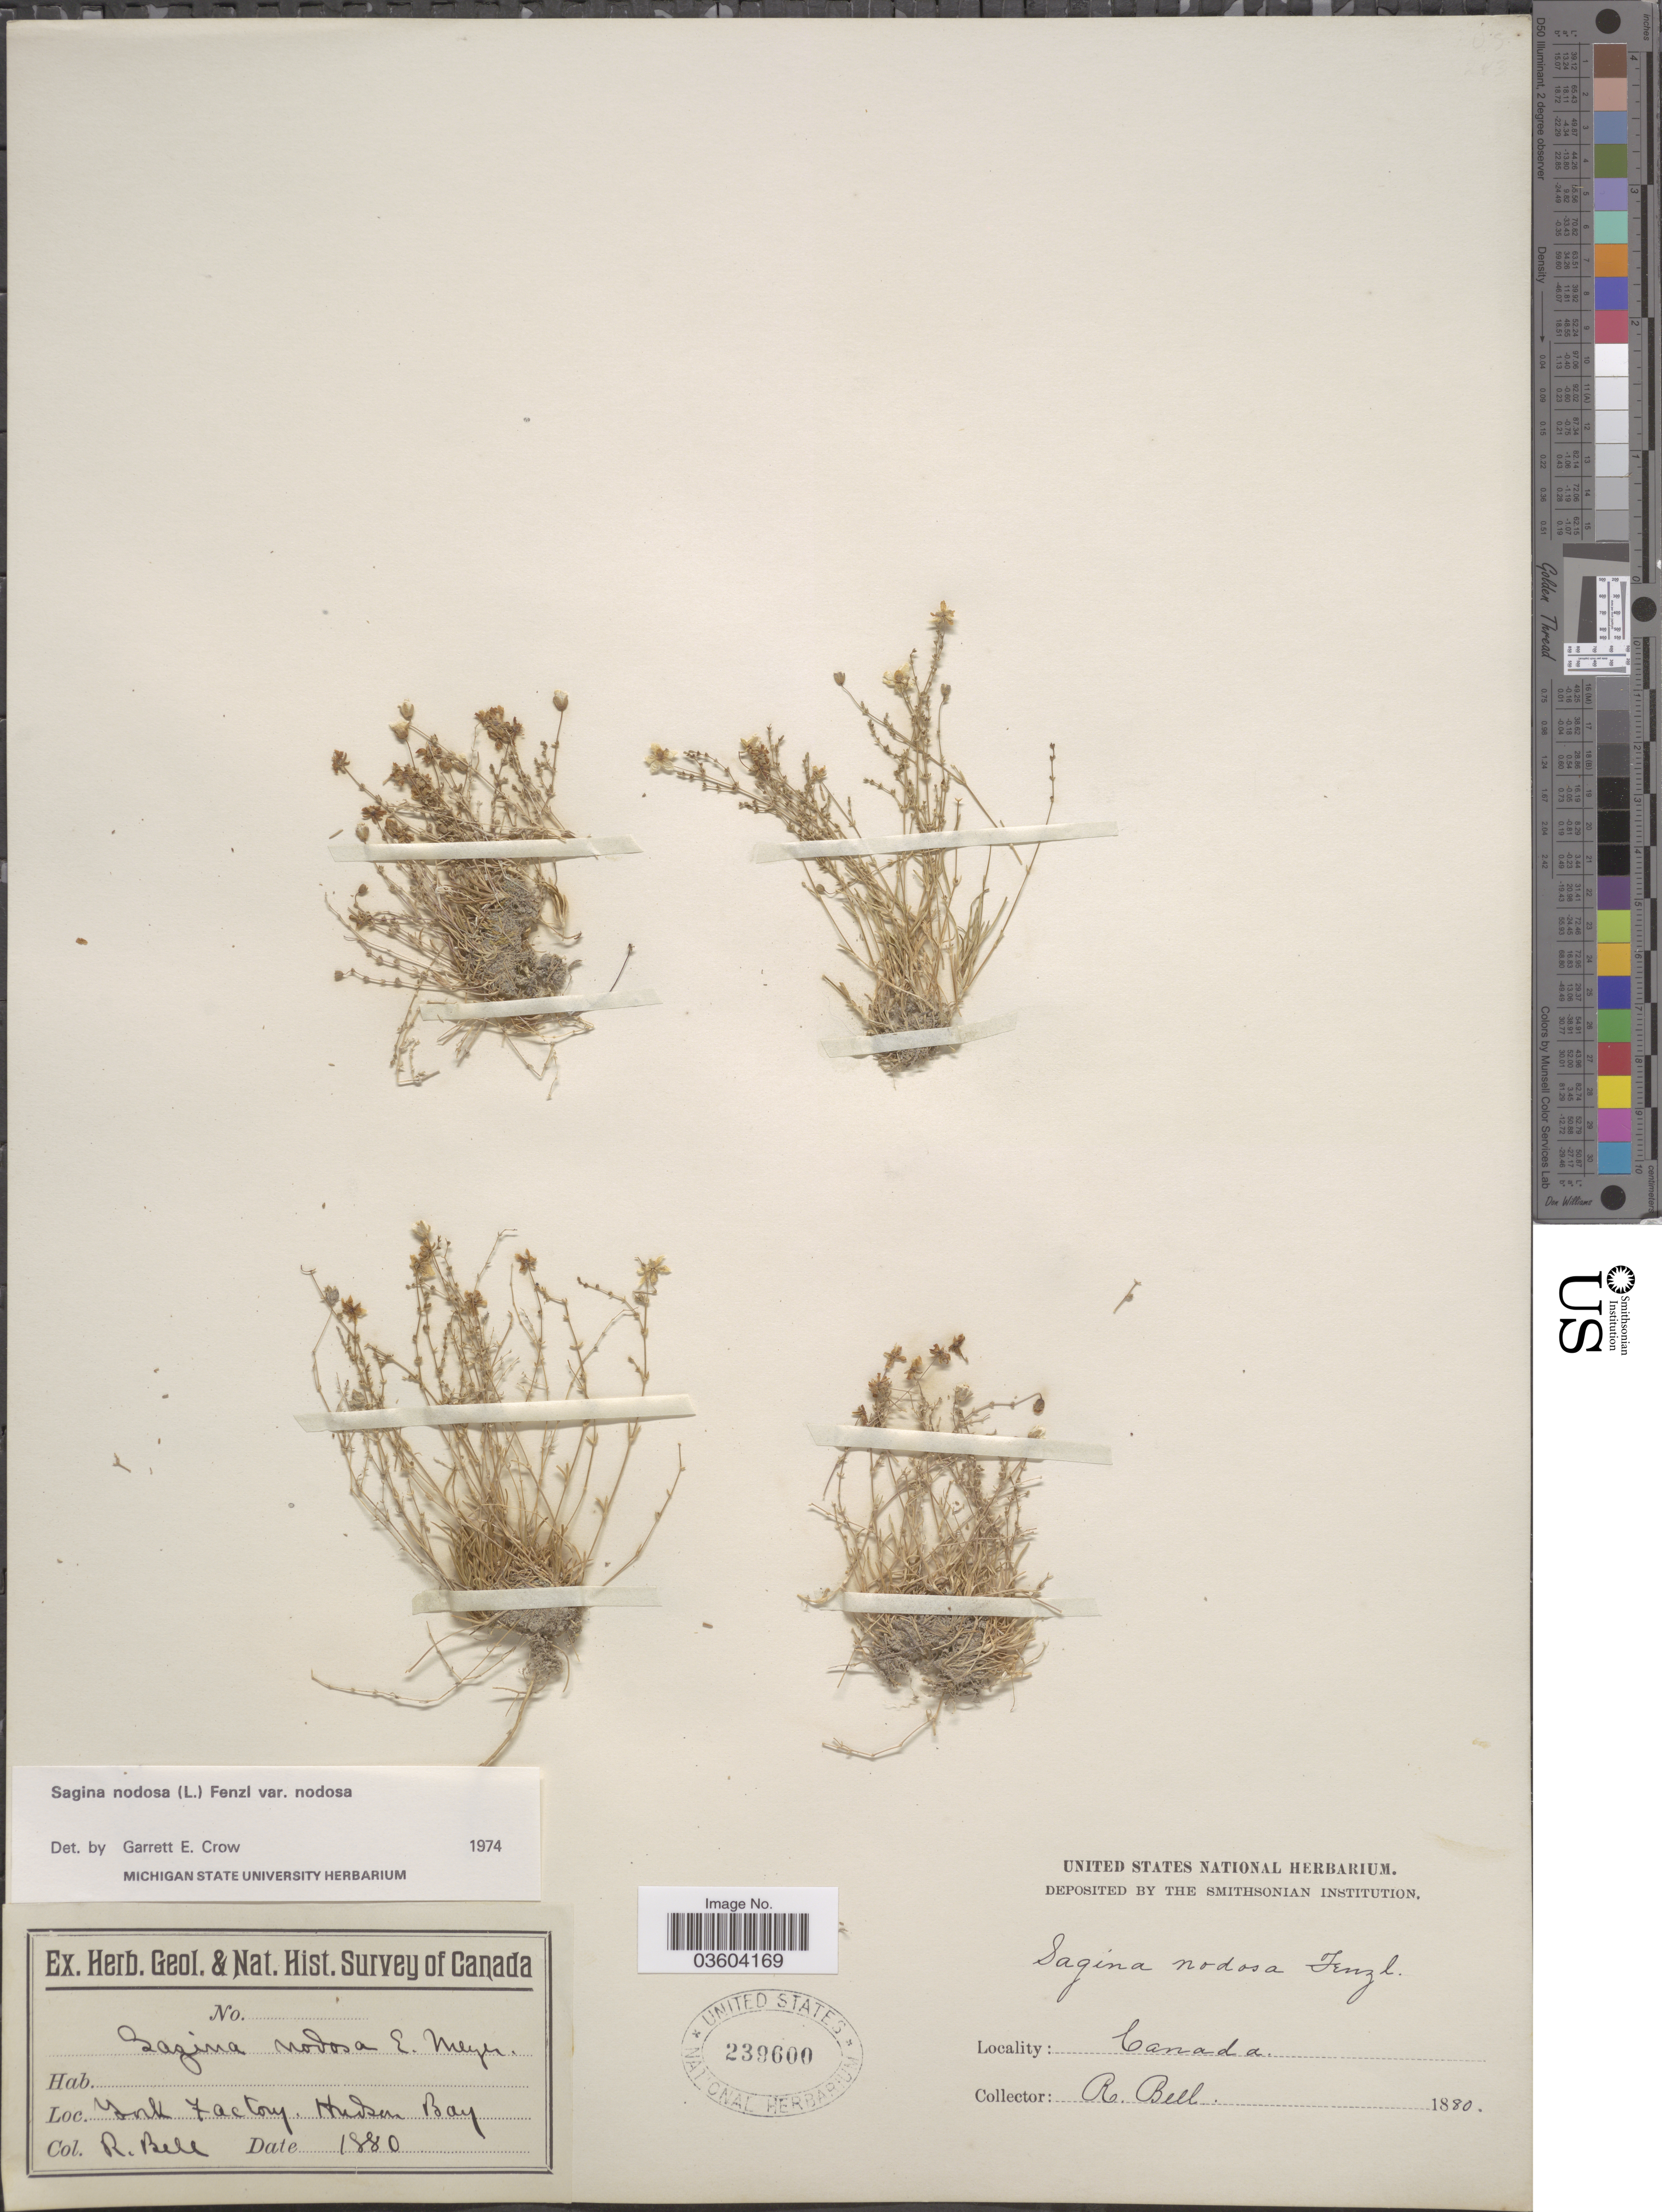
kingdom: Plantae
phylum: Tracheophyta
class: Magnoliopsida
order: Caryophyllales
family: Caryophyllaceae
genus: Sagina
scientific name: Sagina nodosa var. nodosa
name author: (L.) Fenzl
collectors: C. R. Bell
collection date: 1880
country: Canada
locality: Ink Factory. Hudson Bay.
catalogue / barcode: US 239600